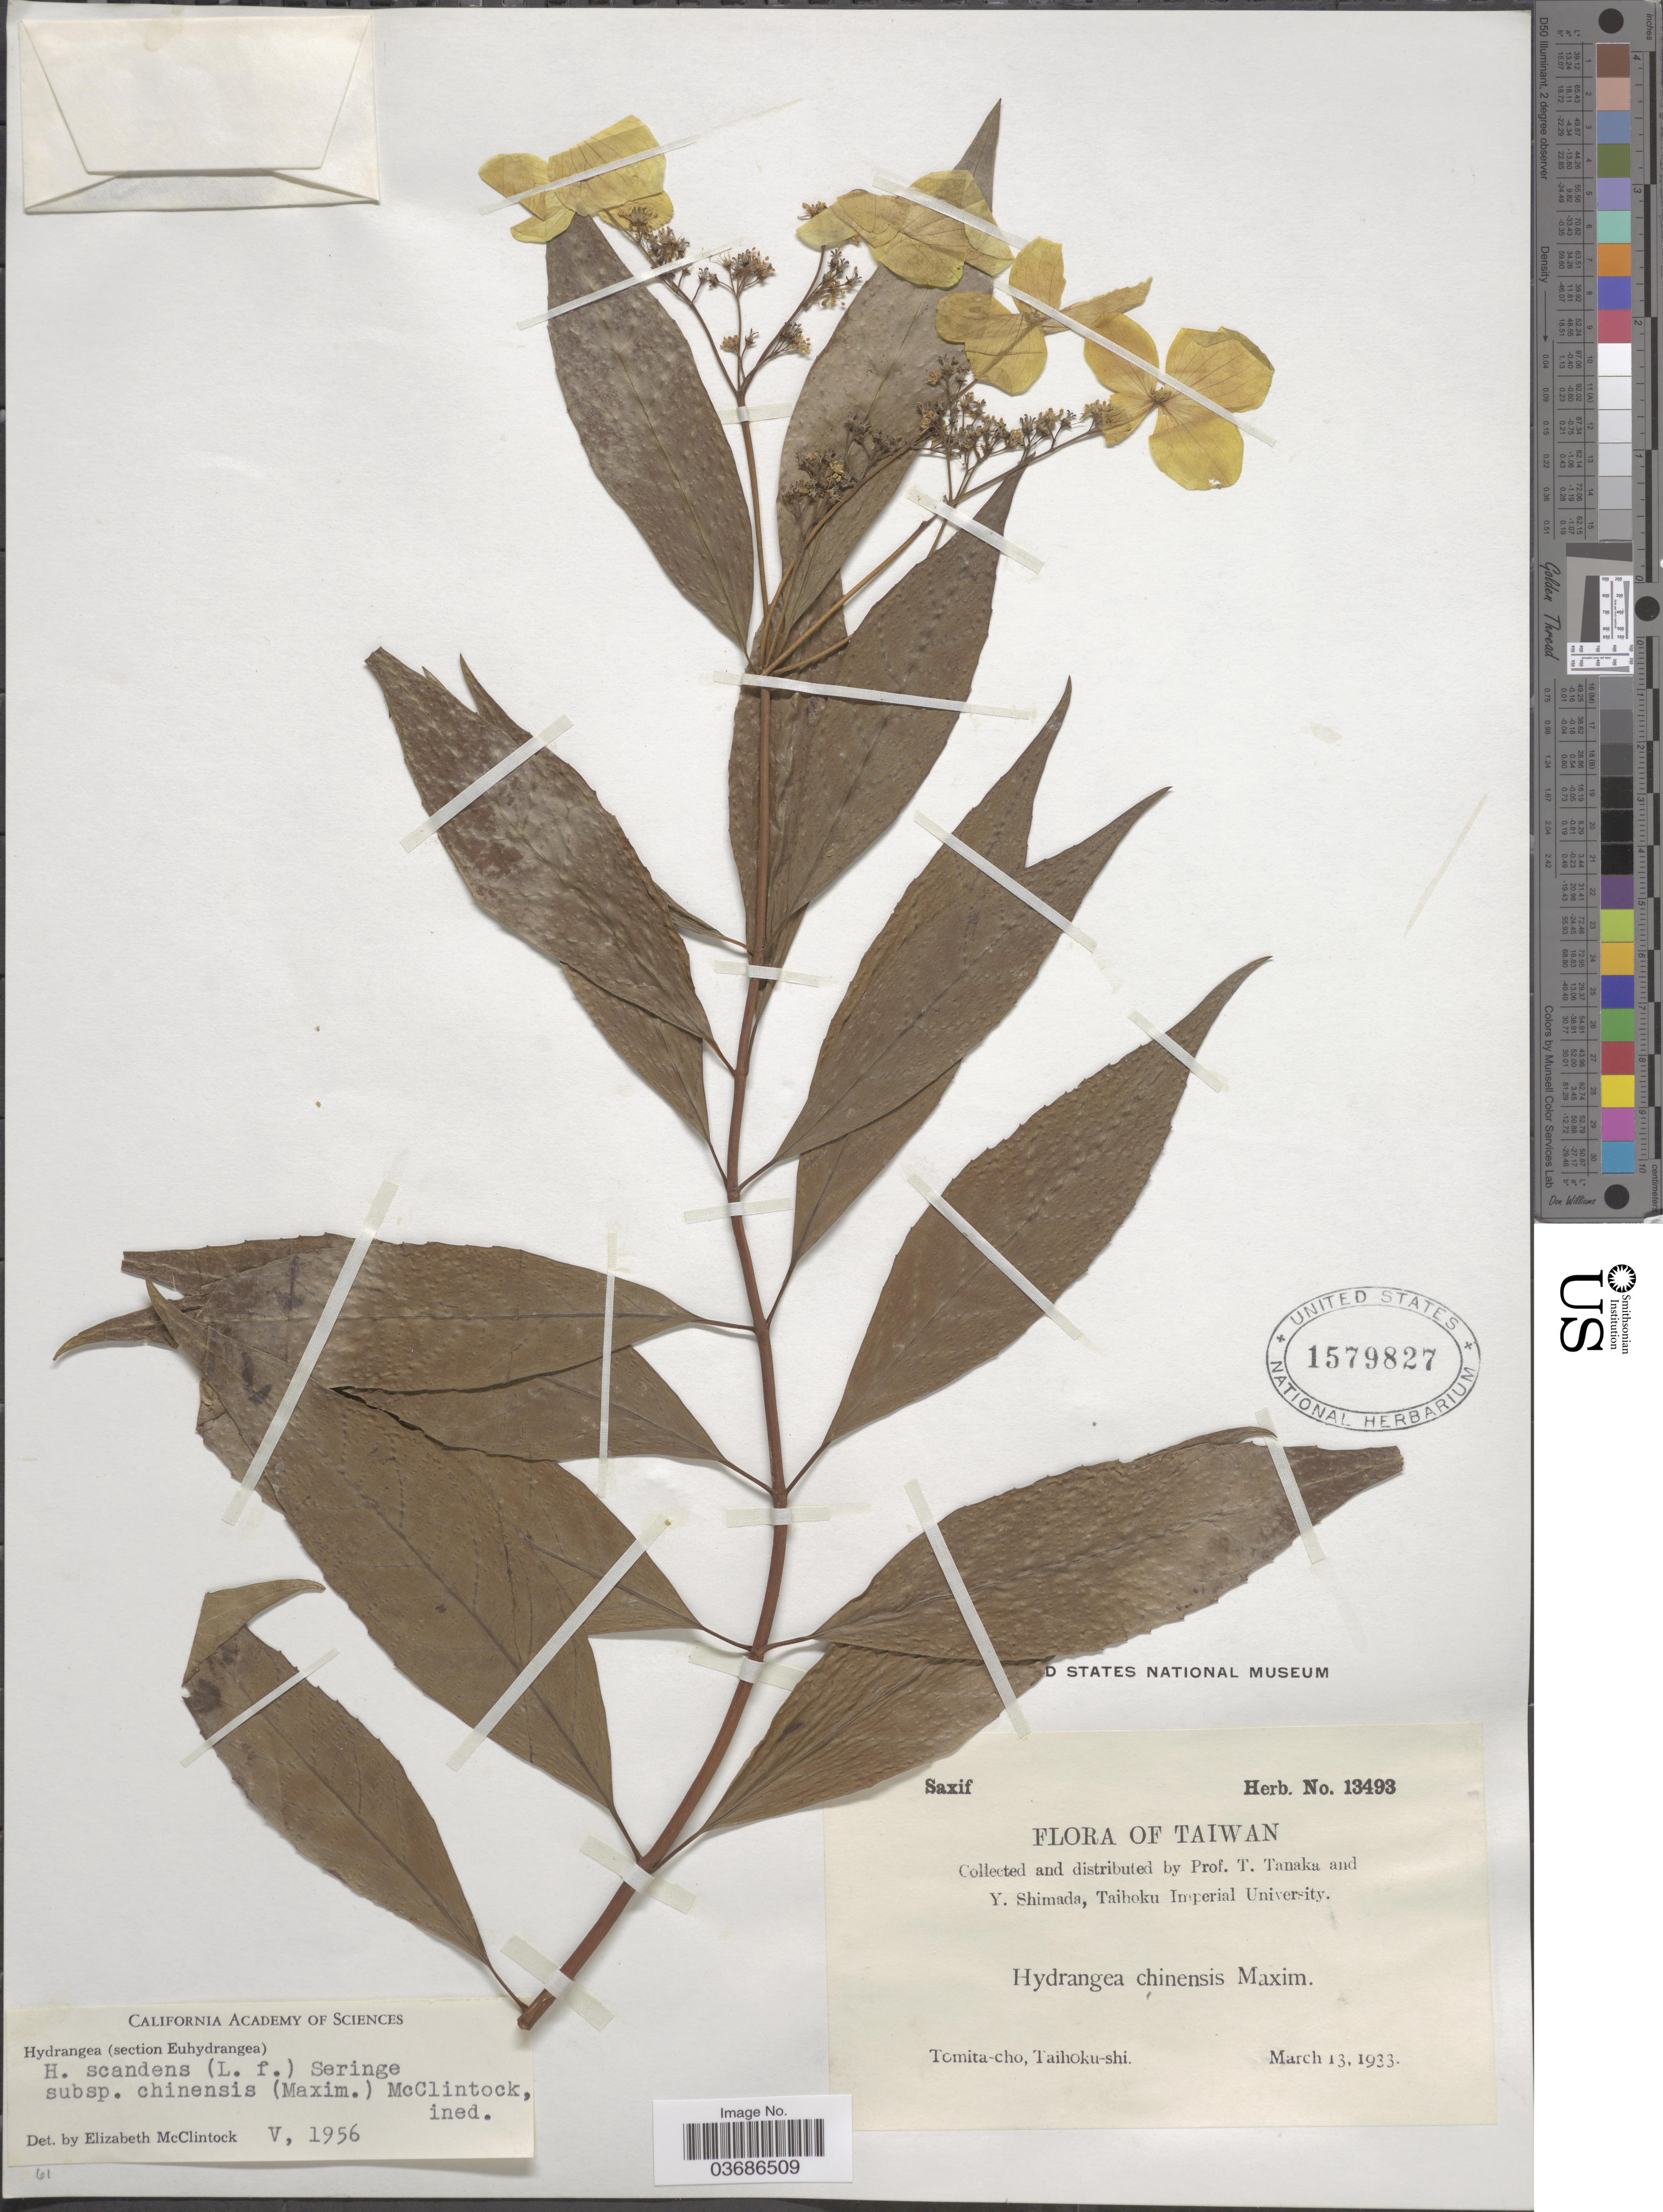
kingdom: Plantae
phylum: Tracheophyta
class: Magnoliopsida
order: Cornales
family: Hydrangeaceae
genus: Hydrangea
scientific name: Hydrangea scandens subsp. chinensis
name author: (Maxim.) E. M. McClint.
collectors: T. Tanaka & Y. Shimada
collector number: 13493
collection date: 1933-03-13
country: Taiwan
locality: Tomita-cho, Taihoku-shi.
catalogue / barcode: US 1579827